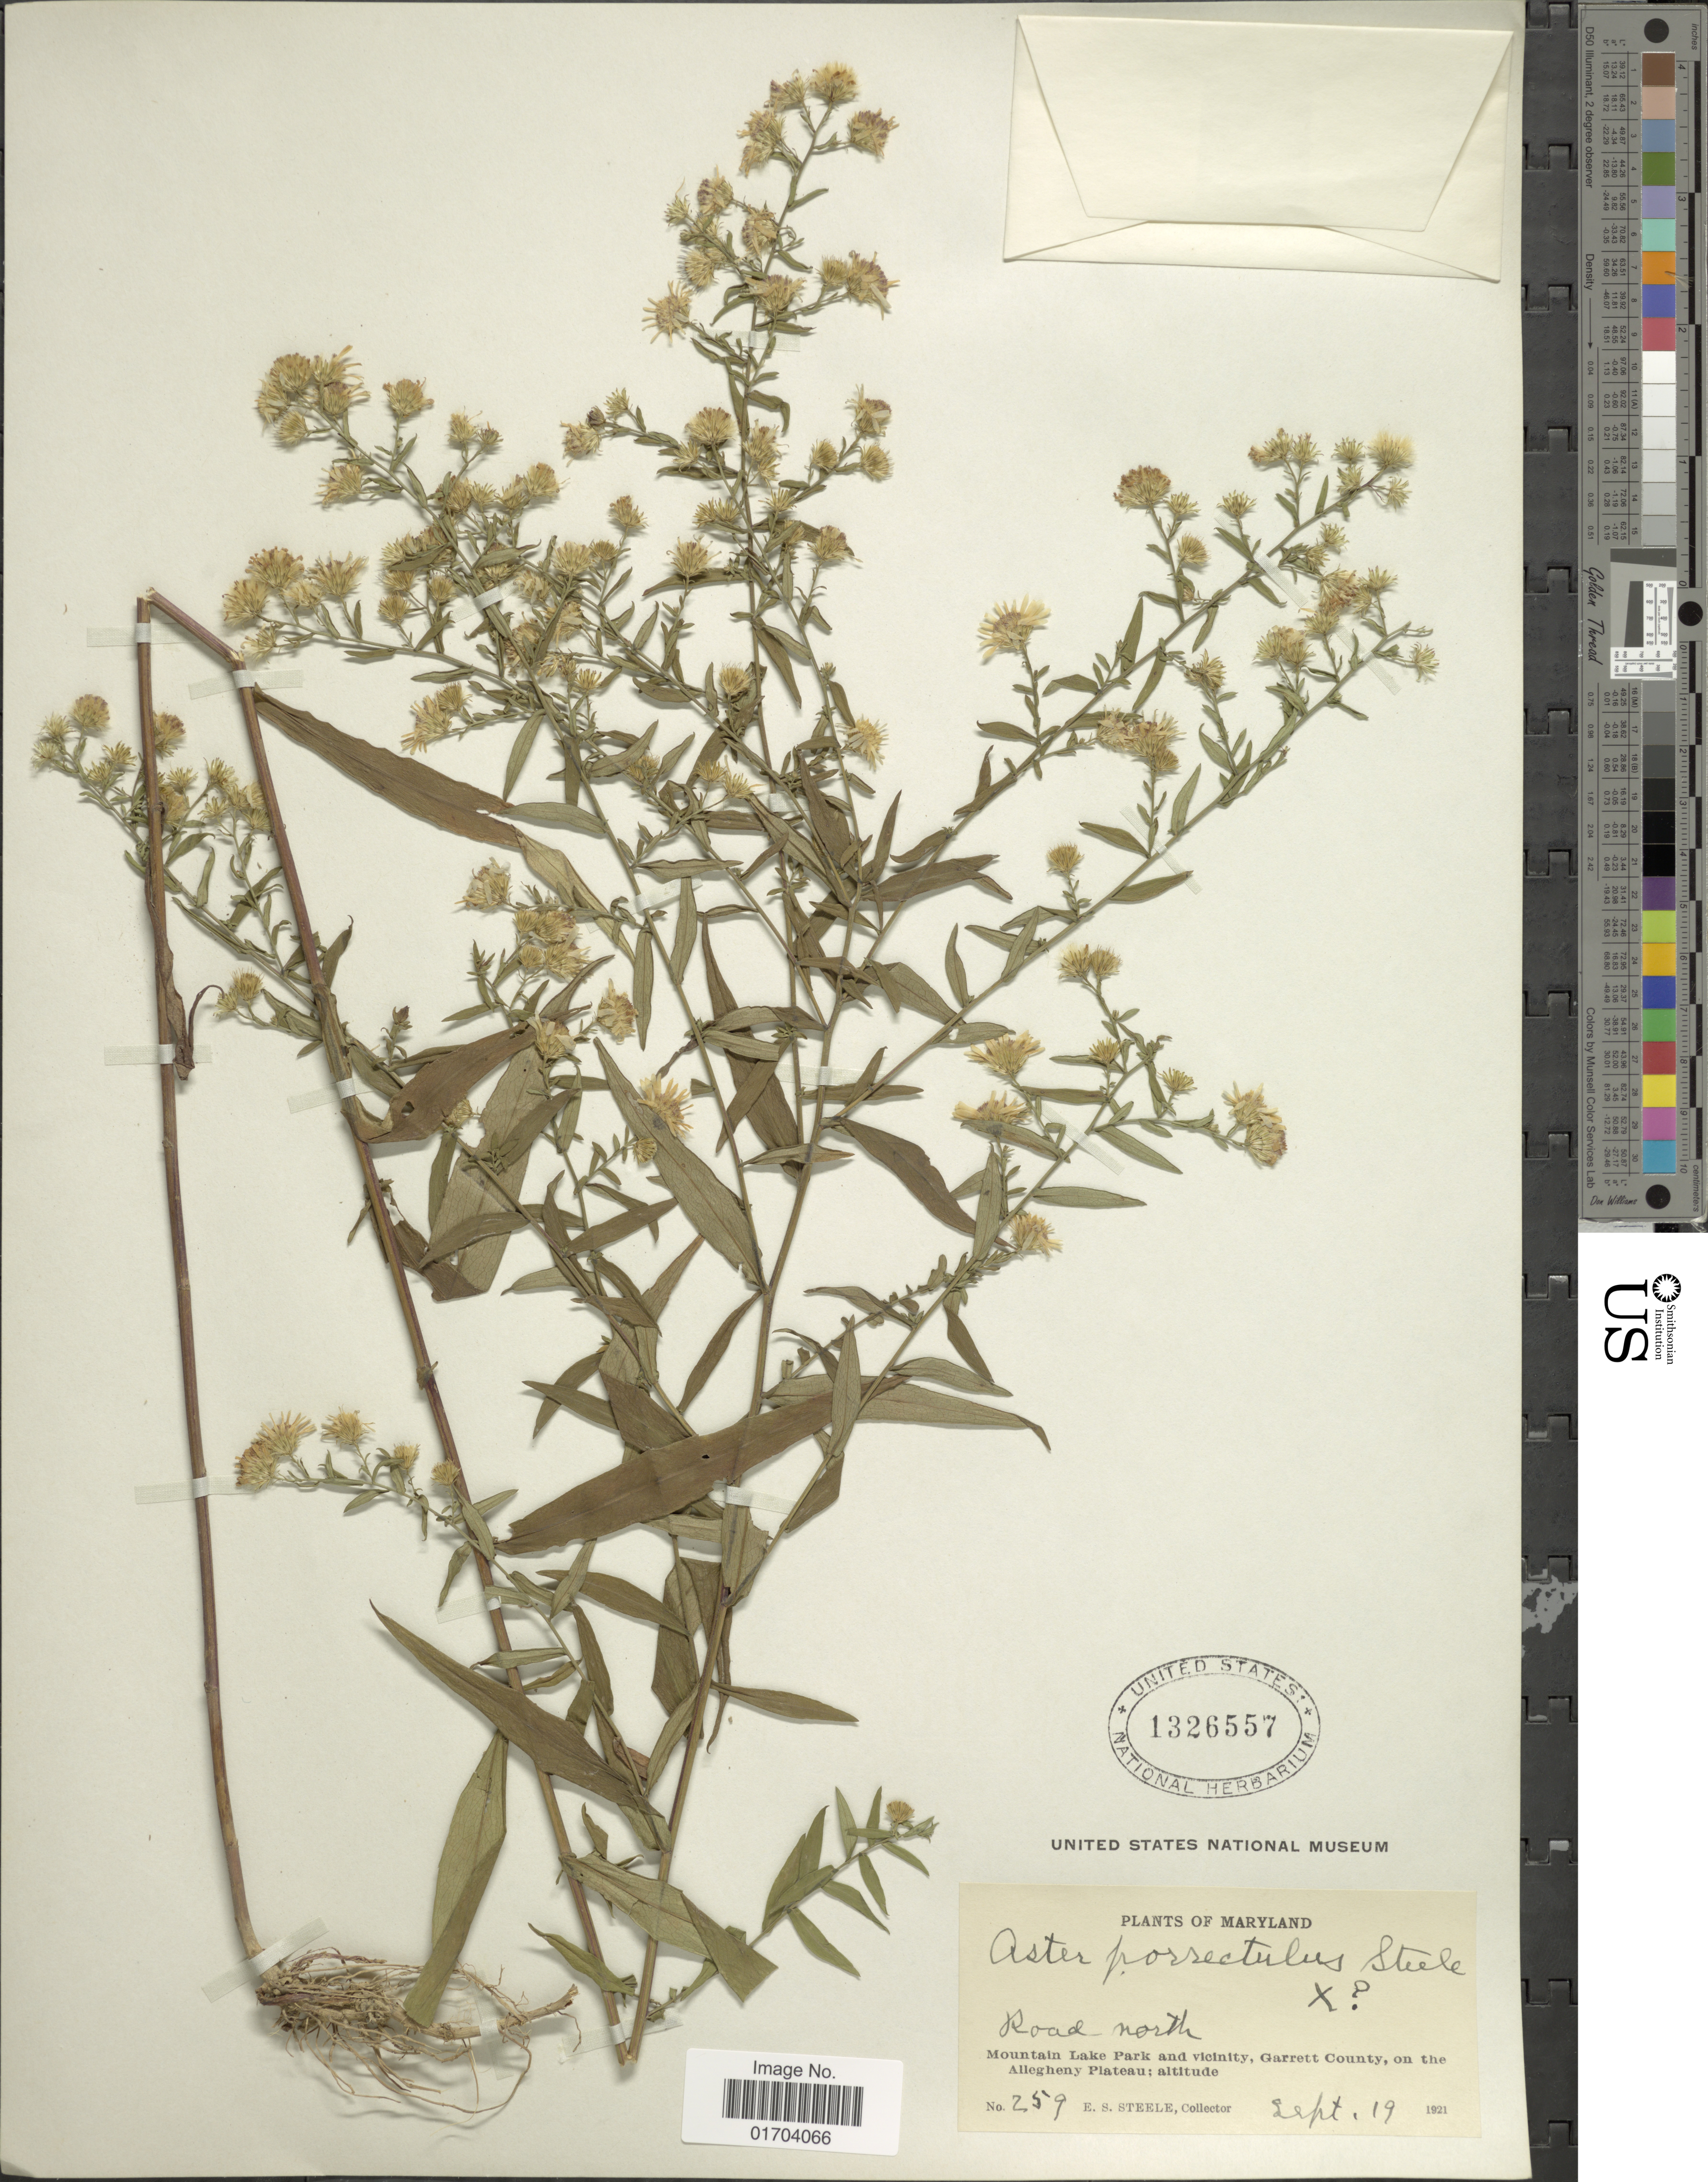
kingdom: Plantae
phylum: Tracheophyta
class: Magnoliopsida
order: Asterales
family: Asteraceae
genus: Aster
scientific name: Aster porrectulus E.S. Steele sp. nov. ined.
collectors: E. Steele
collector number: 259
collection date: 1921-09-19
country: United States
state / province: Maryland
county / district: Garrett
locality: Road north, Mountain Lake Park and Vicinity, Garrett County, on the Allegheny Plateau.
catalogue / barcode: US 1326557